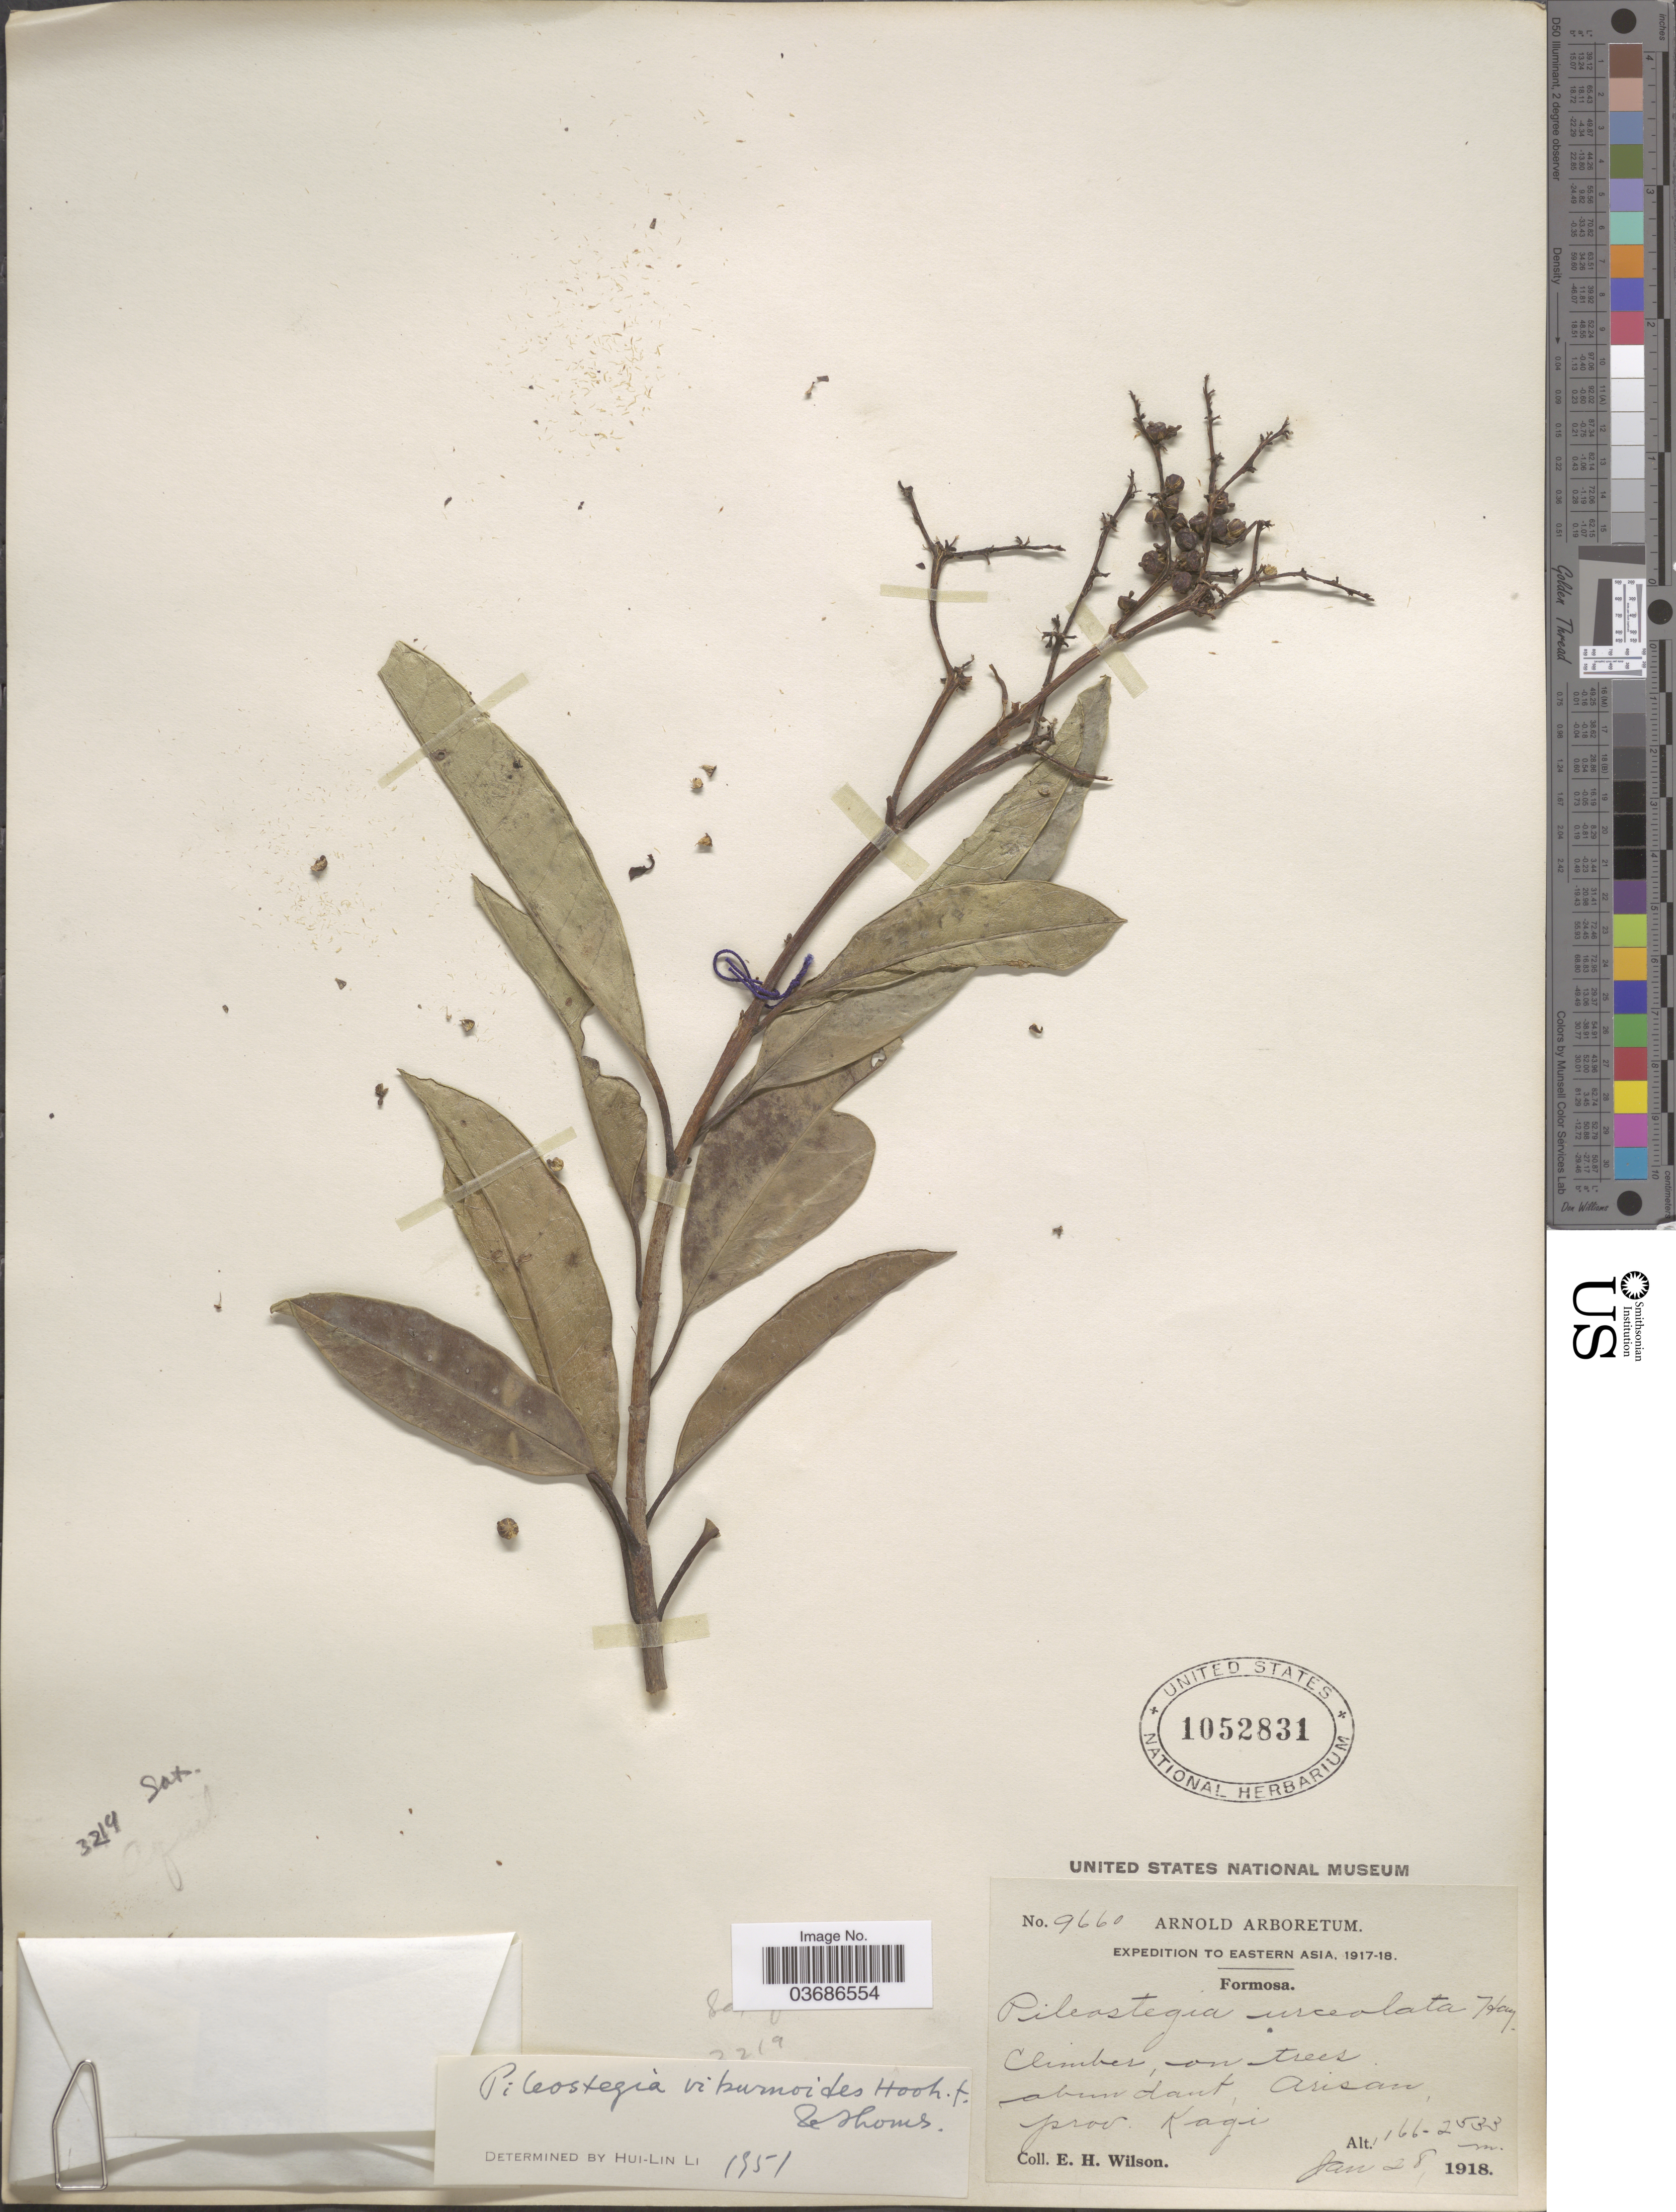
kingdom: Plantae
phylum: Tracheophyta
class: Magnoliopsida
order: Cornales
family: Hydrangeaceae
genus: Hydrangea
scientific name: Hydrangea viburnoides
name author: (Hook. f. & Thomson) Y. De Smet & Granados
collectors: E. Wilson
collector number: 9660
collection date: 1918-01-28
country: Taiwan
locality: Expedition to Eastern Asia, 1917-18. Formosa. Climber, on trees abundant, Arisan, prov. Kagi.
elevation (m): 1166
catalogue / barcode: US 1052831